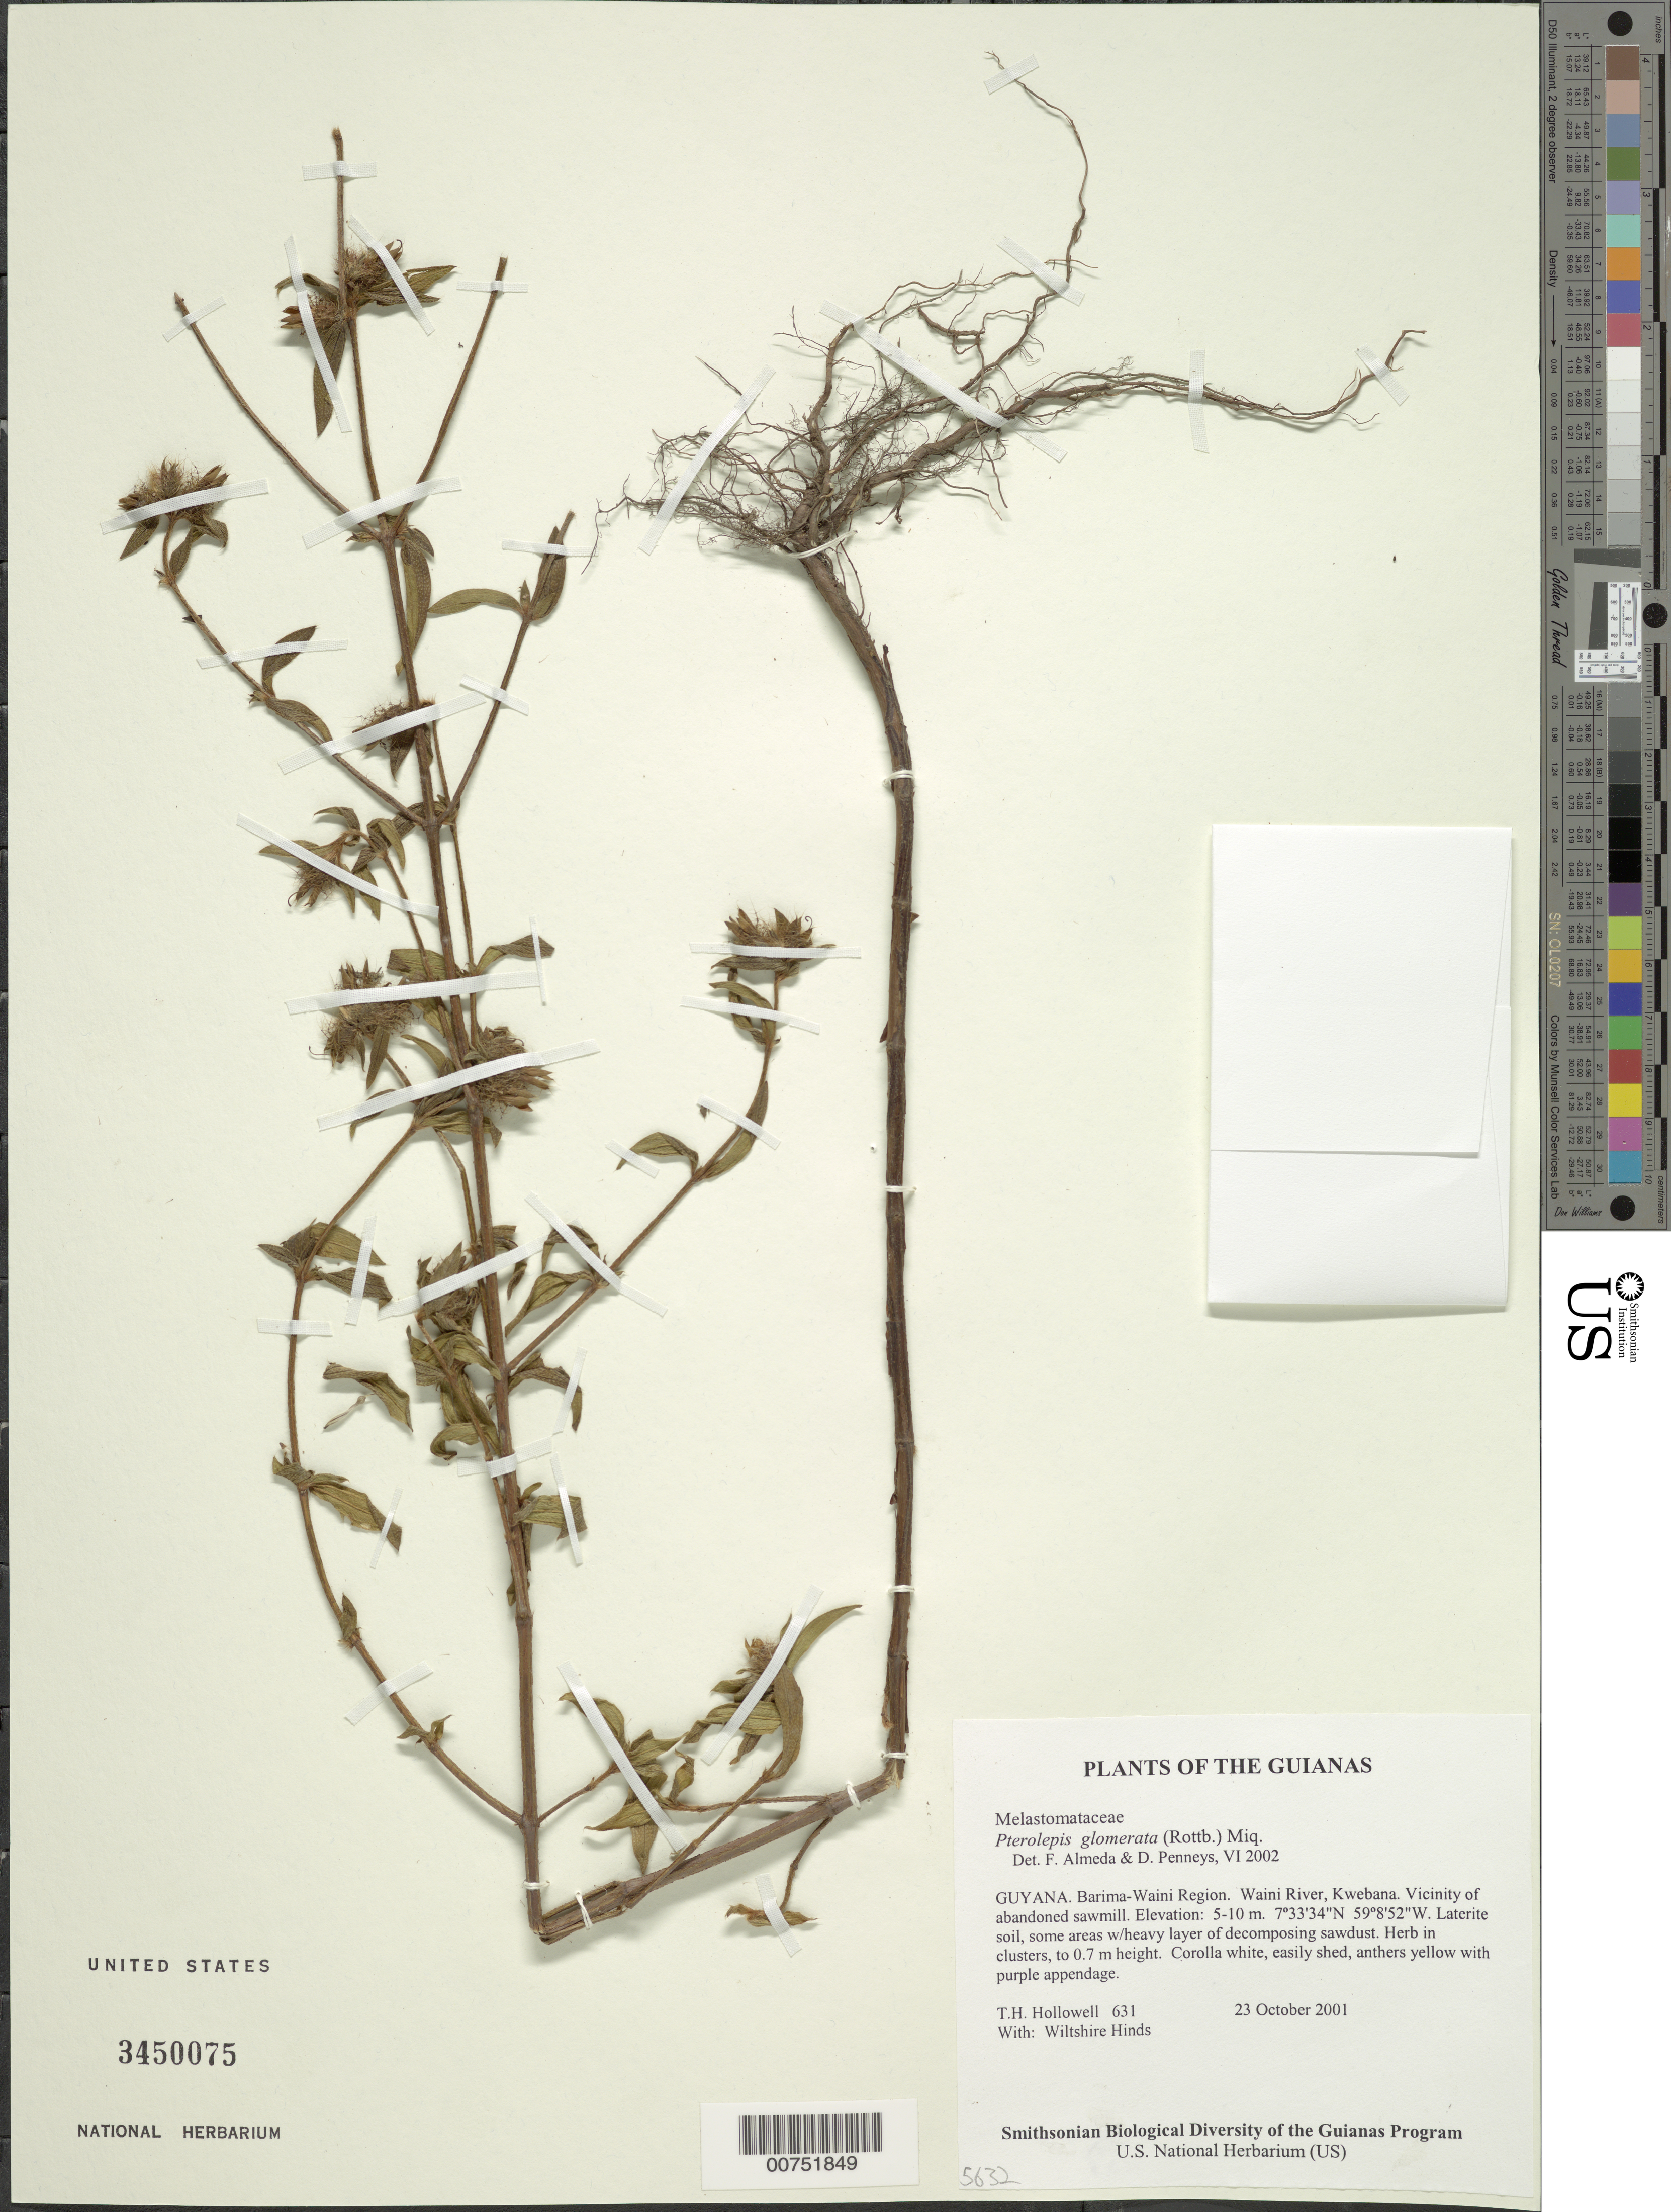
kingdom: Plantae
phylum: Tracheophyta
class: Magnoliopsida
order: Myrtales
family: Melastomataceae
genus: Pterolepis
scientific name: Pterolepis glomerata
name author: (Rottb.) Miq.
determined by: Almeda, F.; Penneys, D. S.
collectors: T. Hollowell & W. Hinds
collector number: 631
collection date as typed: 23 October 2001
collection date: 2001-10-23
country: Guyana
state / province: Barima-Waini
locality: Waini River, Kwebana. Vicinity of abandoned sawmill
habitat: Laterite soil, some areas w/heavy layer of decomposing sawdust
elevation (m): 5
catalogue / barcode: US 3450075